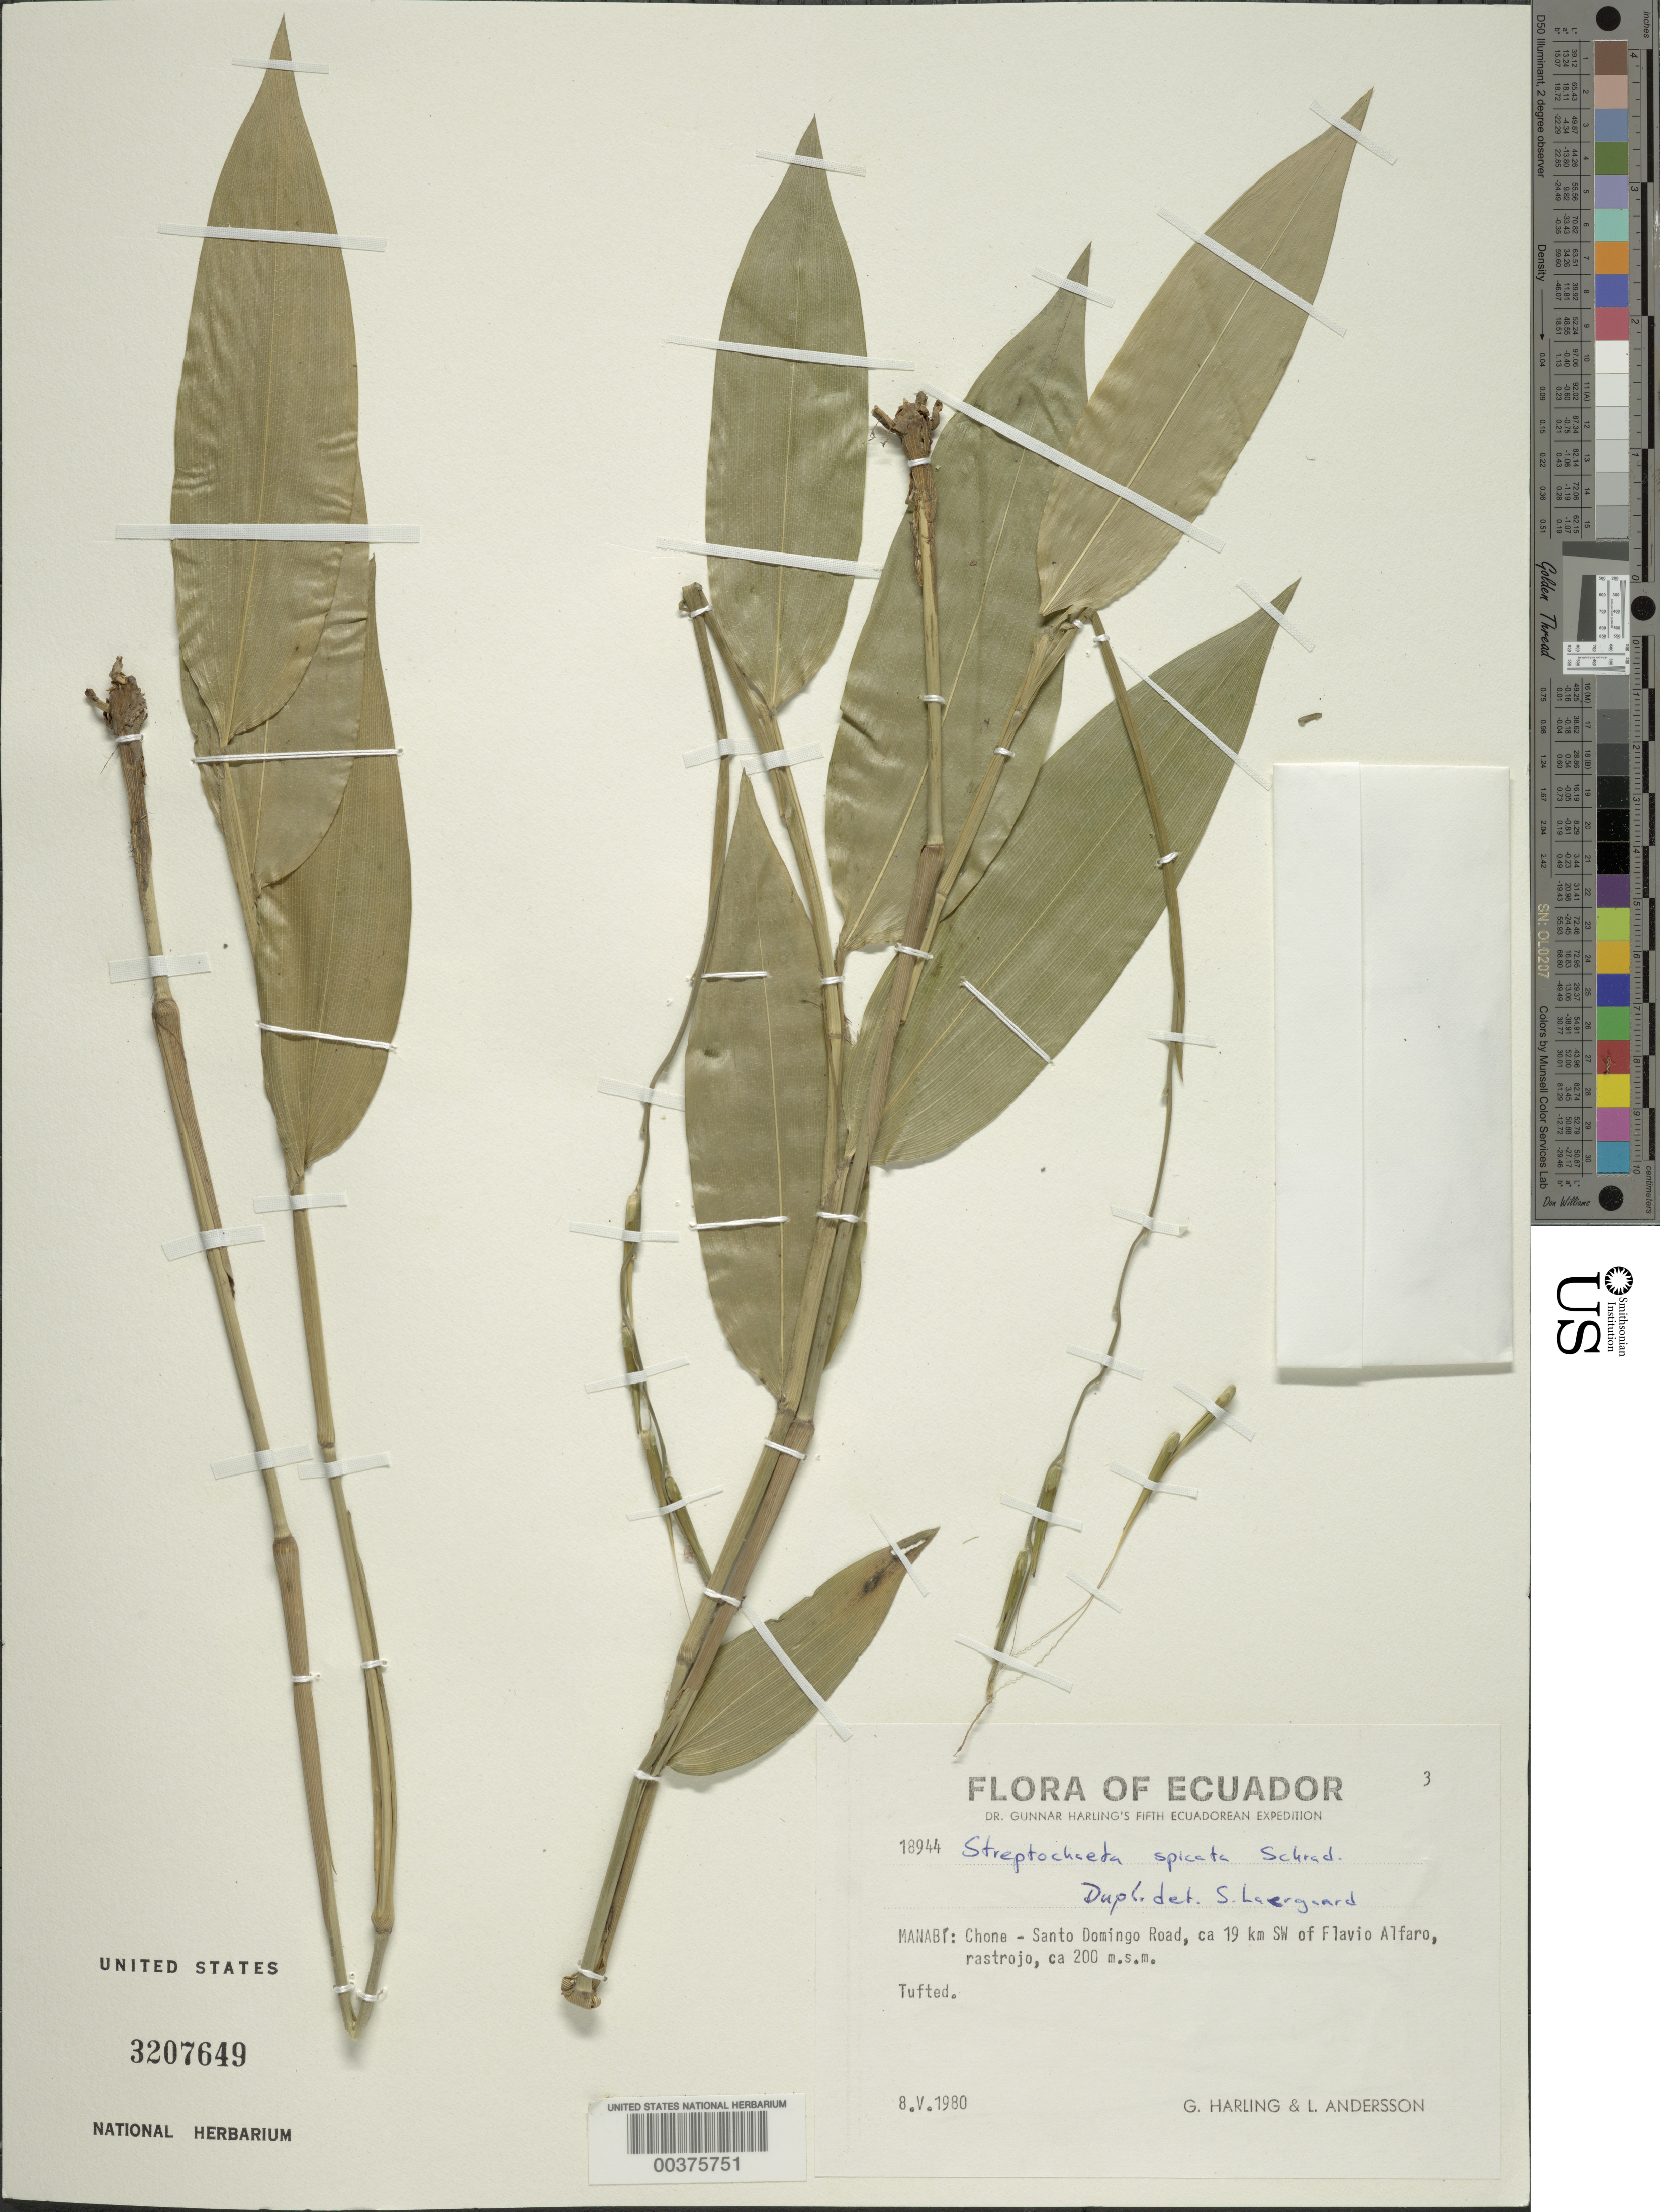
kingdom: Plantae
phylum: Tracheophyta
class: Liliopsida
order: Poales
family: Poaceae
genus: Streptochaeta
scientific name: Streptochaeta spicata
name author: Schrad. ex Nees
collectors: G. Harling & L. Andersson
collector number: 18944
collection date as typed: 08 May 1980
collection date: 1980-05-08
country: Ecuador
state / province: Manabí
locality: ChOne-Santo Domingo road, ca 19 km SW offlavio Alfaro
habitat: Rastrojo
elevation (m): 200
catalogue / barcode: US 3207649